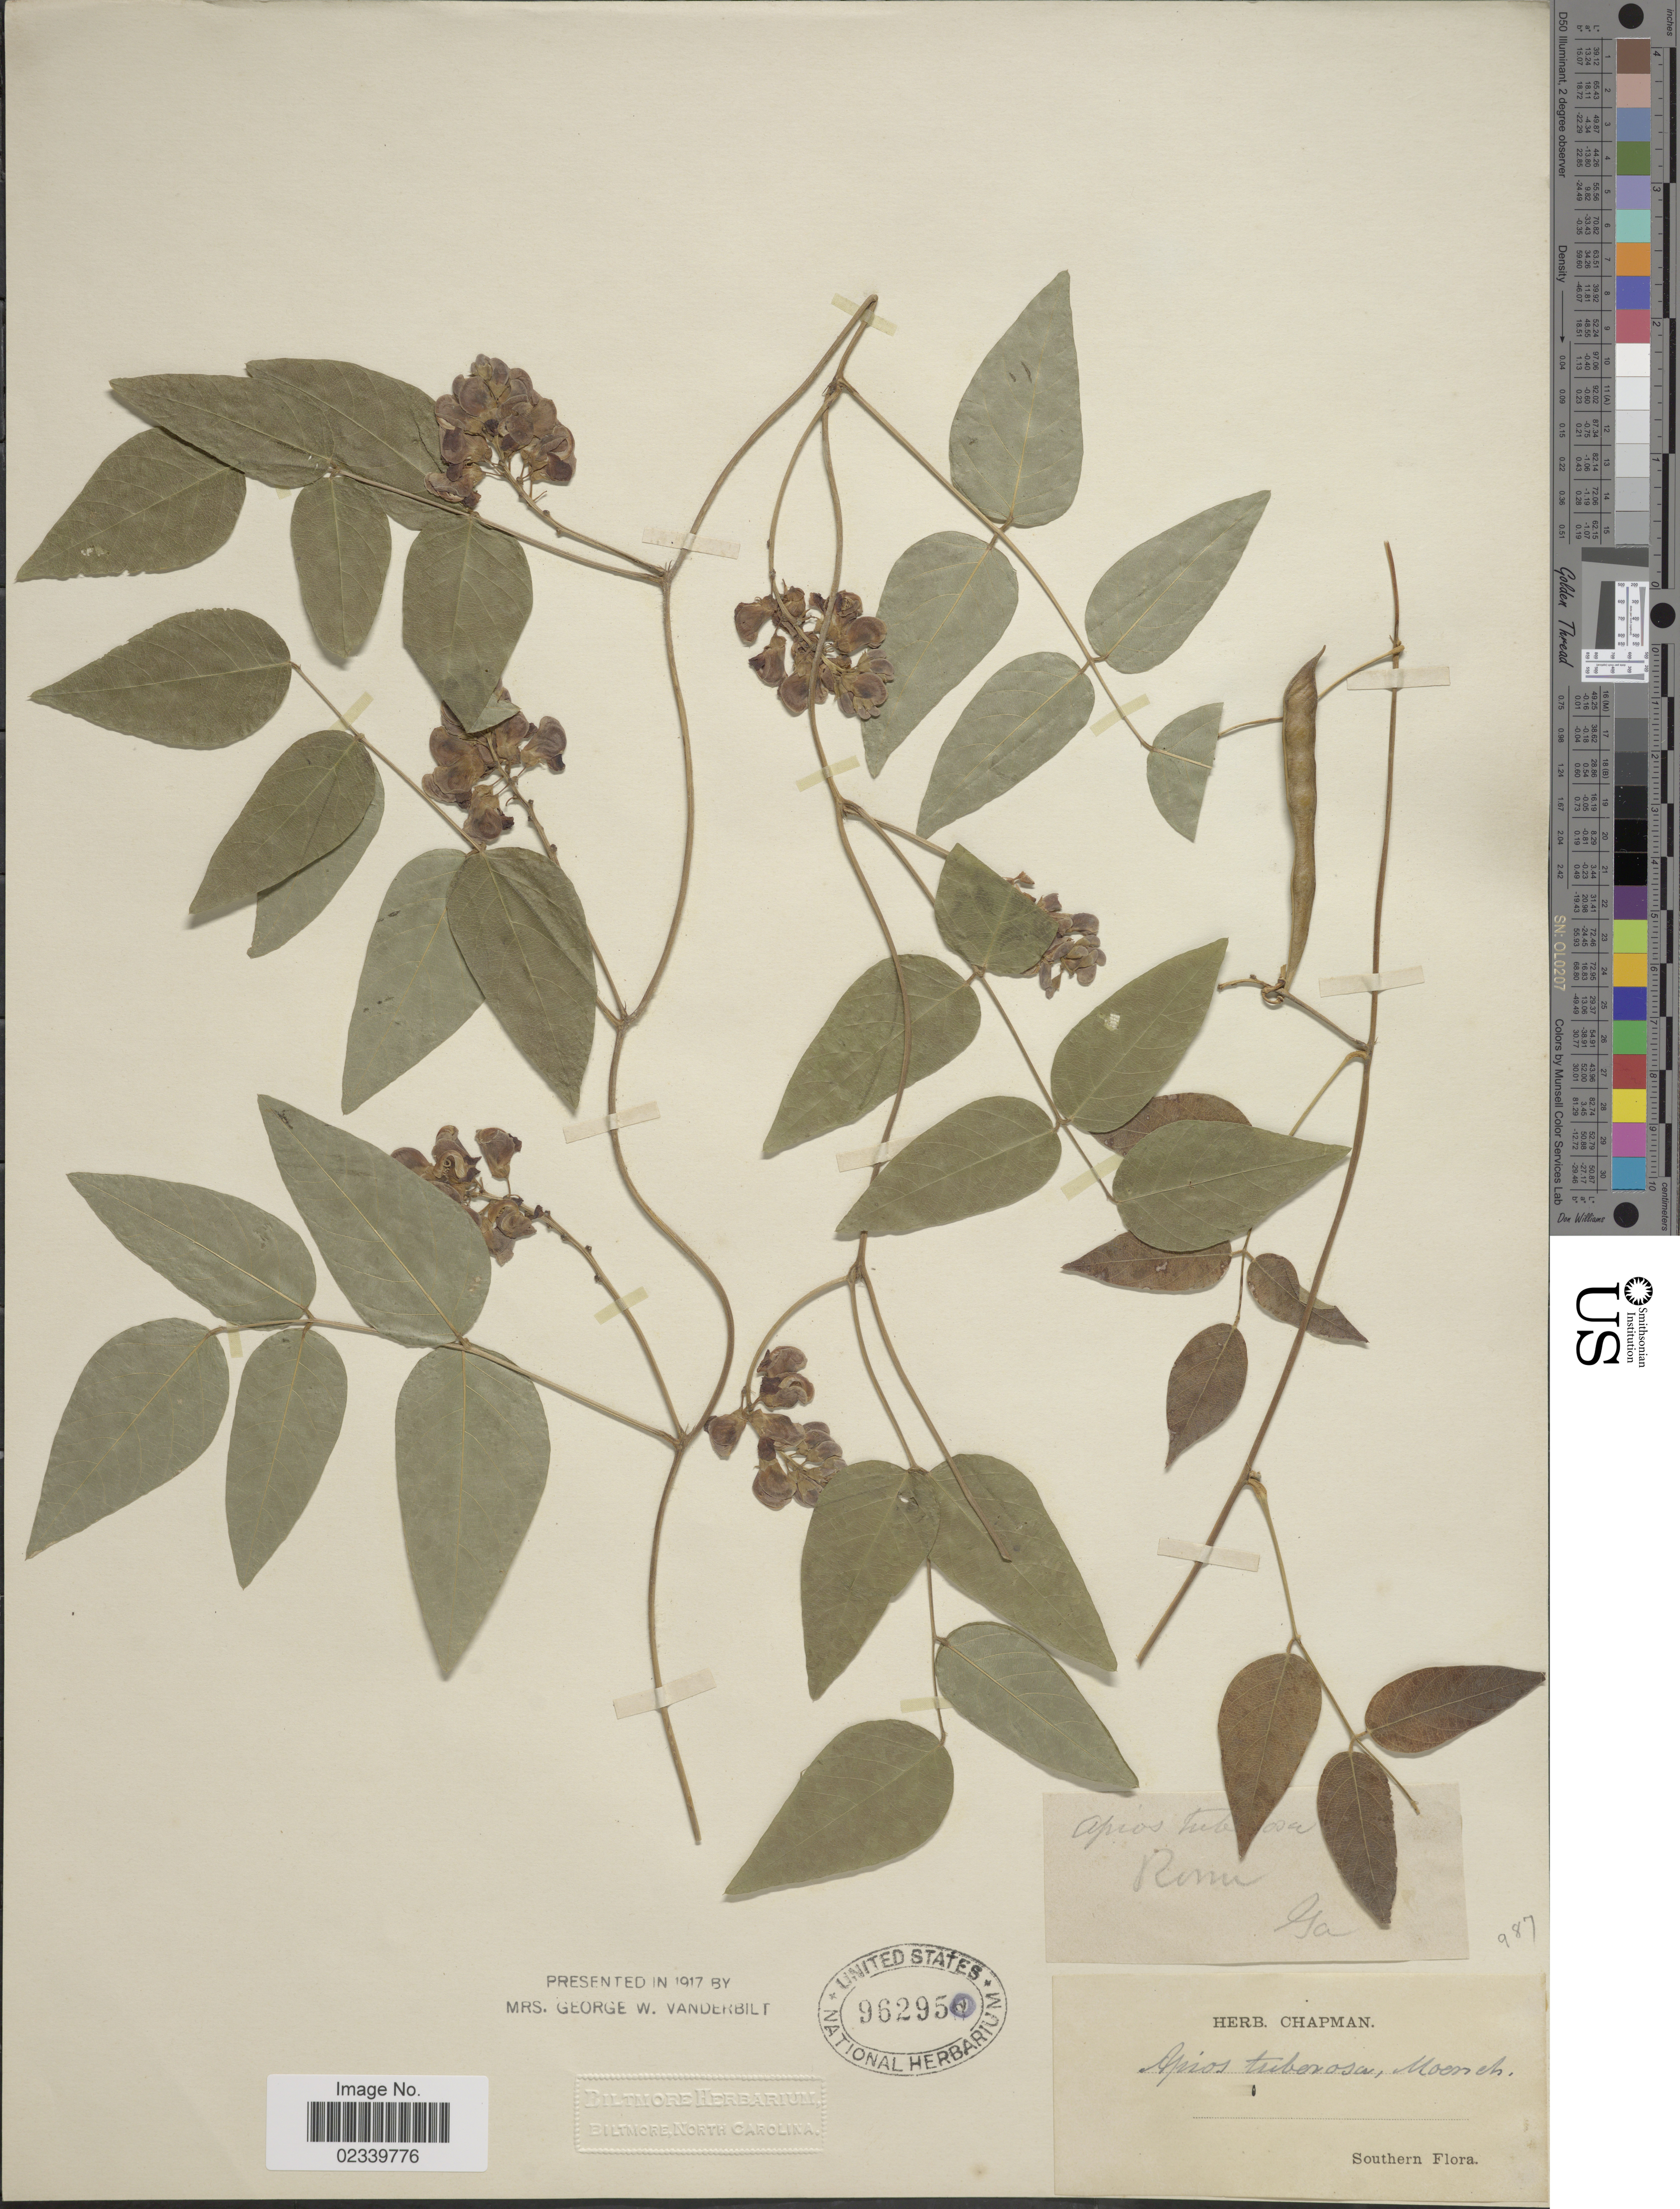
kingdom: Plantae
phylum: Tracheophyta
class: Magnoliopsida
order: Fabales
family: Fabaceae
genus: Apios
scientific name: Apios americana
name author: Medik.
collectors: ex herb. Chapman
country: United States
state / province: Georgia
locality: Southern. Ga.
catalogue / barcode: US 962950